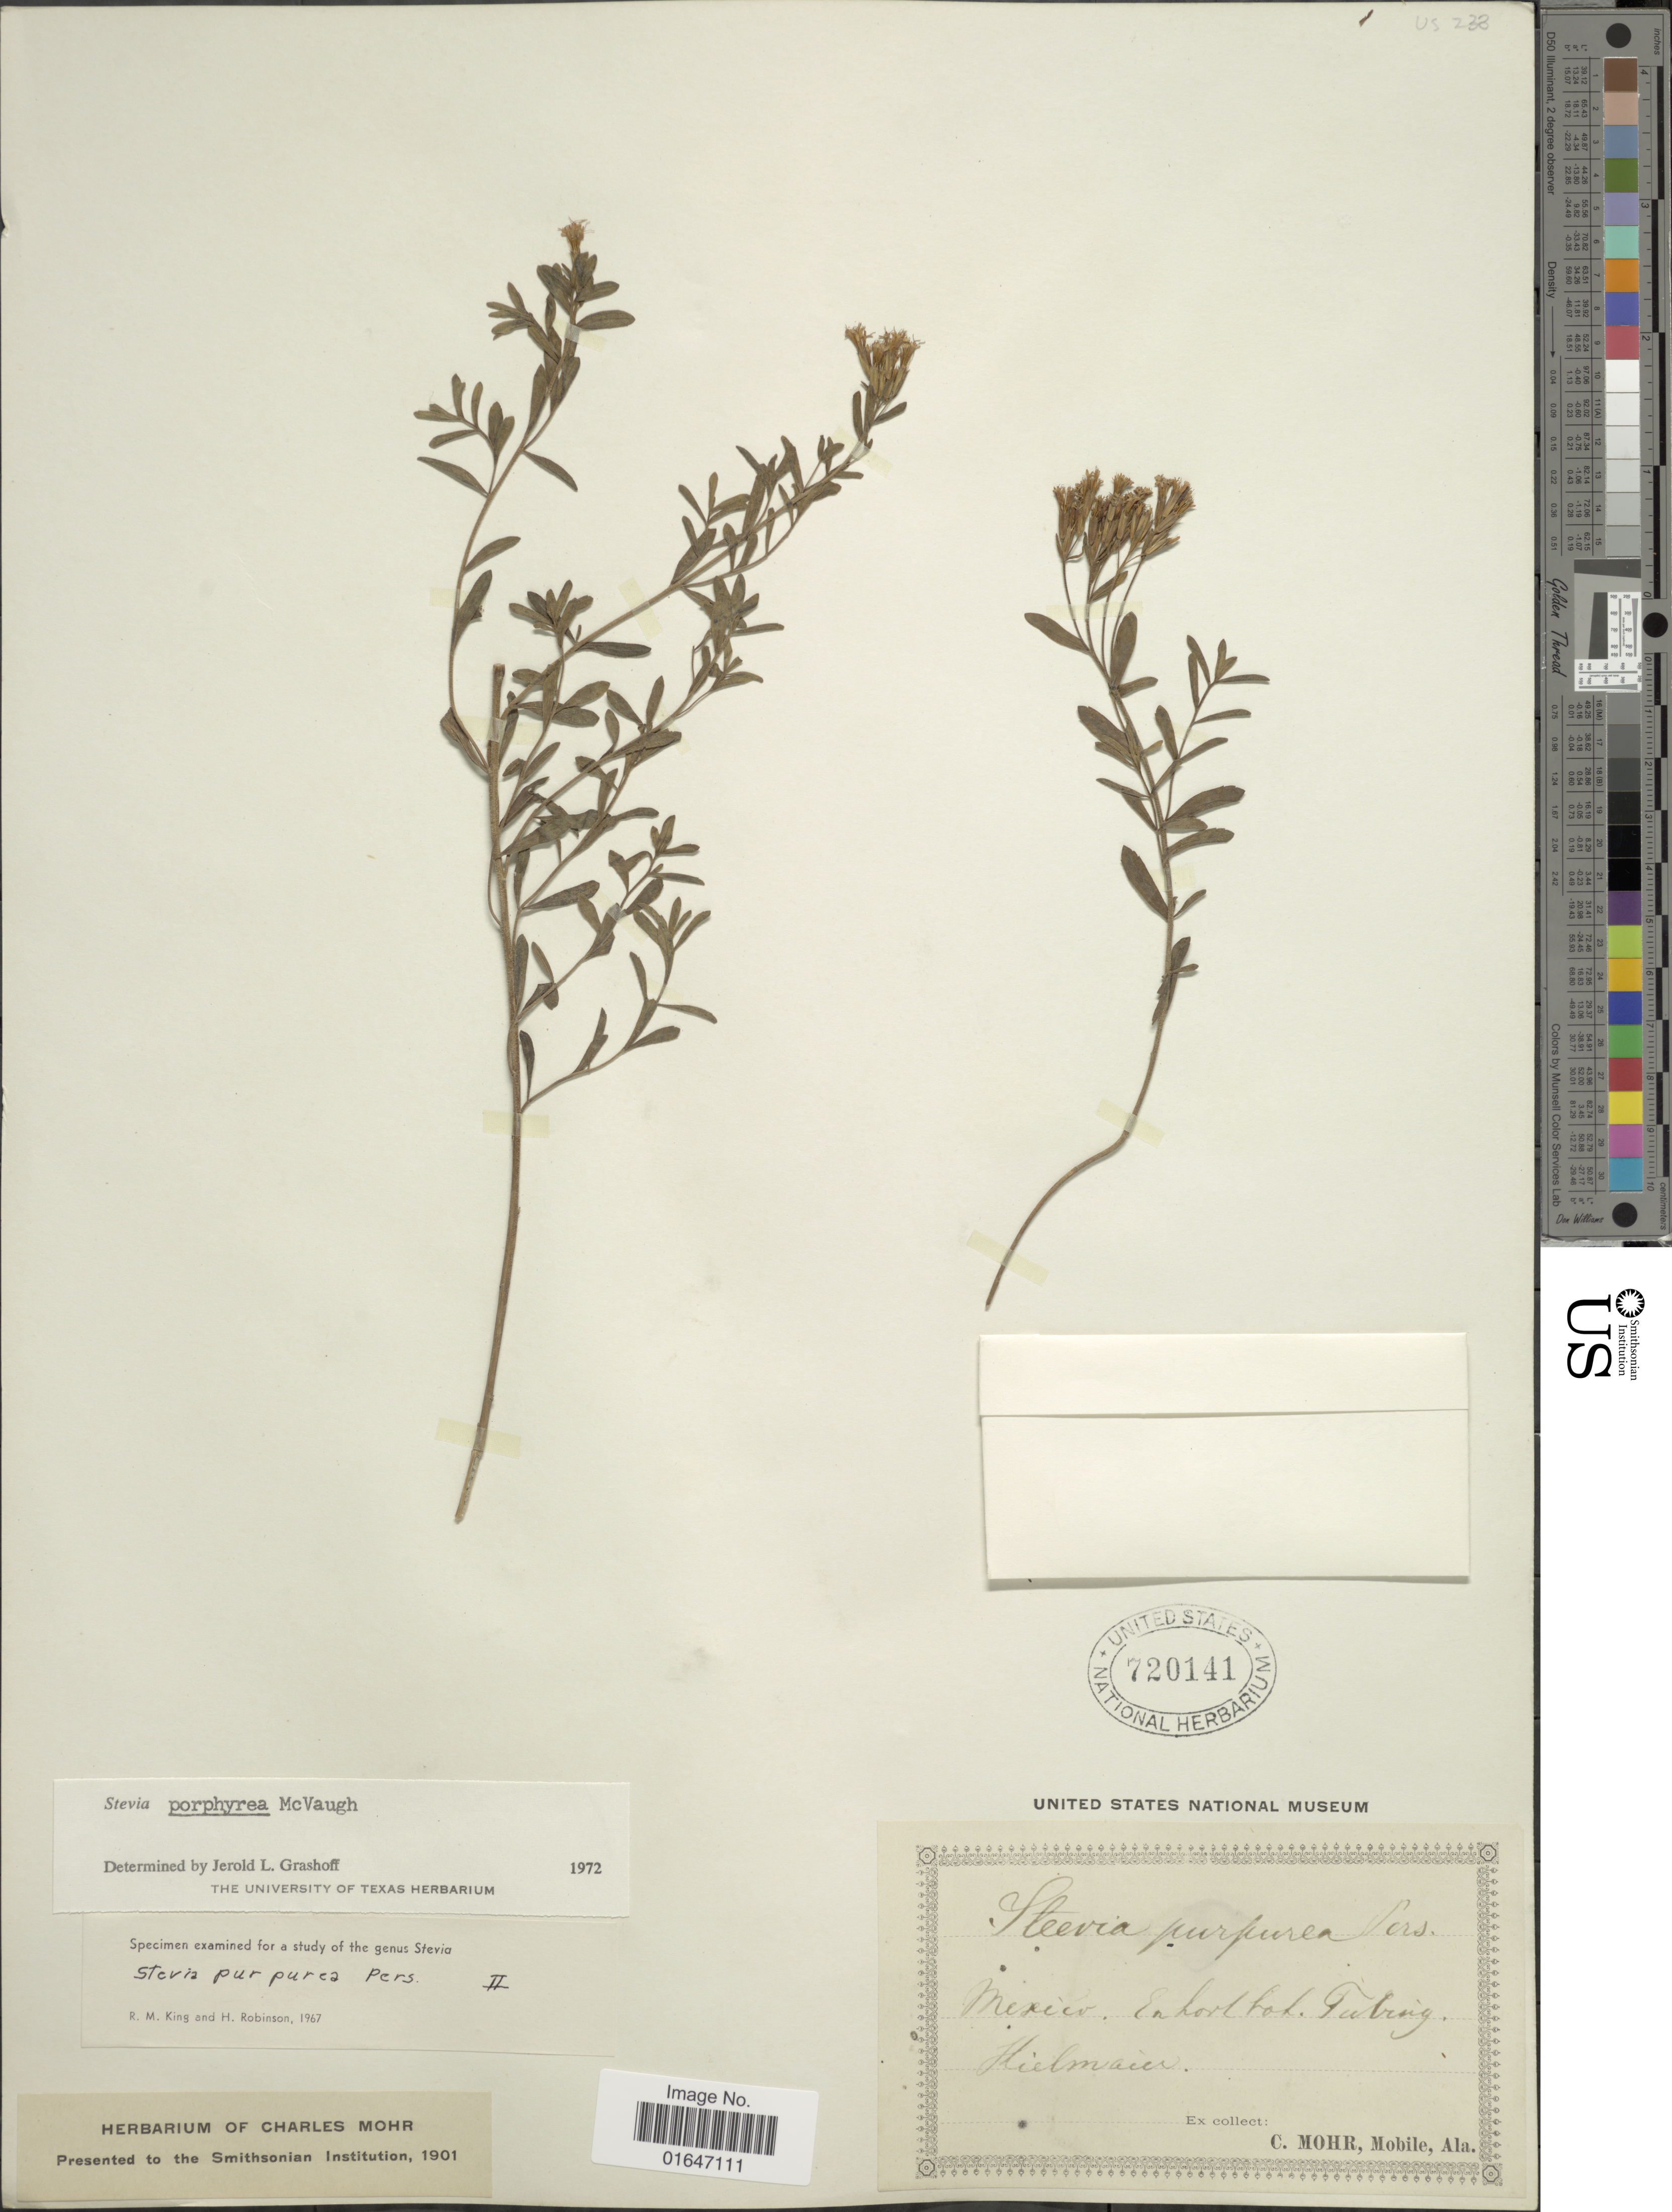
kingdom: Plantae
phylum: Tracheophyta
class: Magnoliopsida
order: Asterales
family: Asteraceae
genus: Stevia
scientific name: Stevia porphyrea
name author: McVaugh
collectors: Mohr, C. T. (herbarium)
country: Mexico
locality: En Hort bot. Tubing. Kielmaier.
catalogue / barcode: US 720141